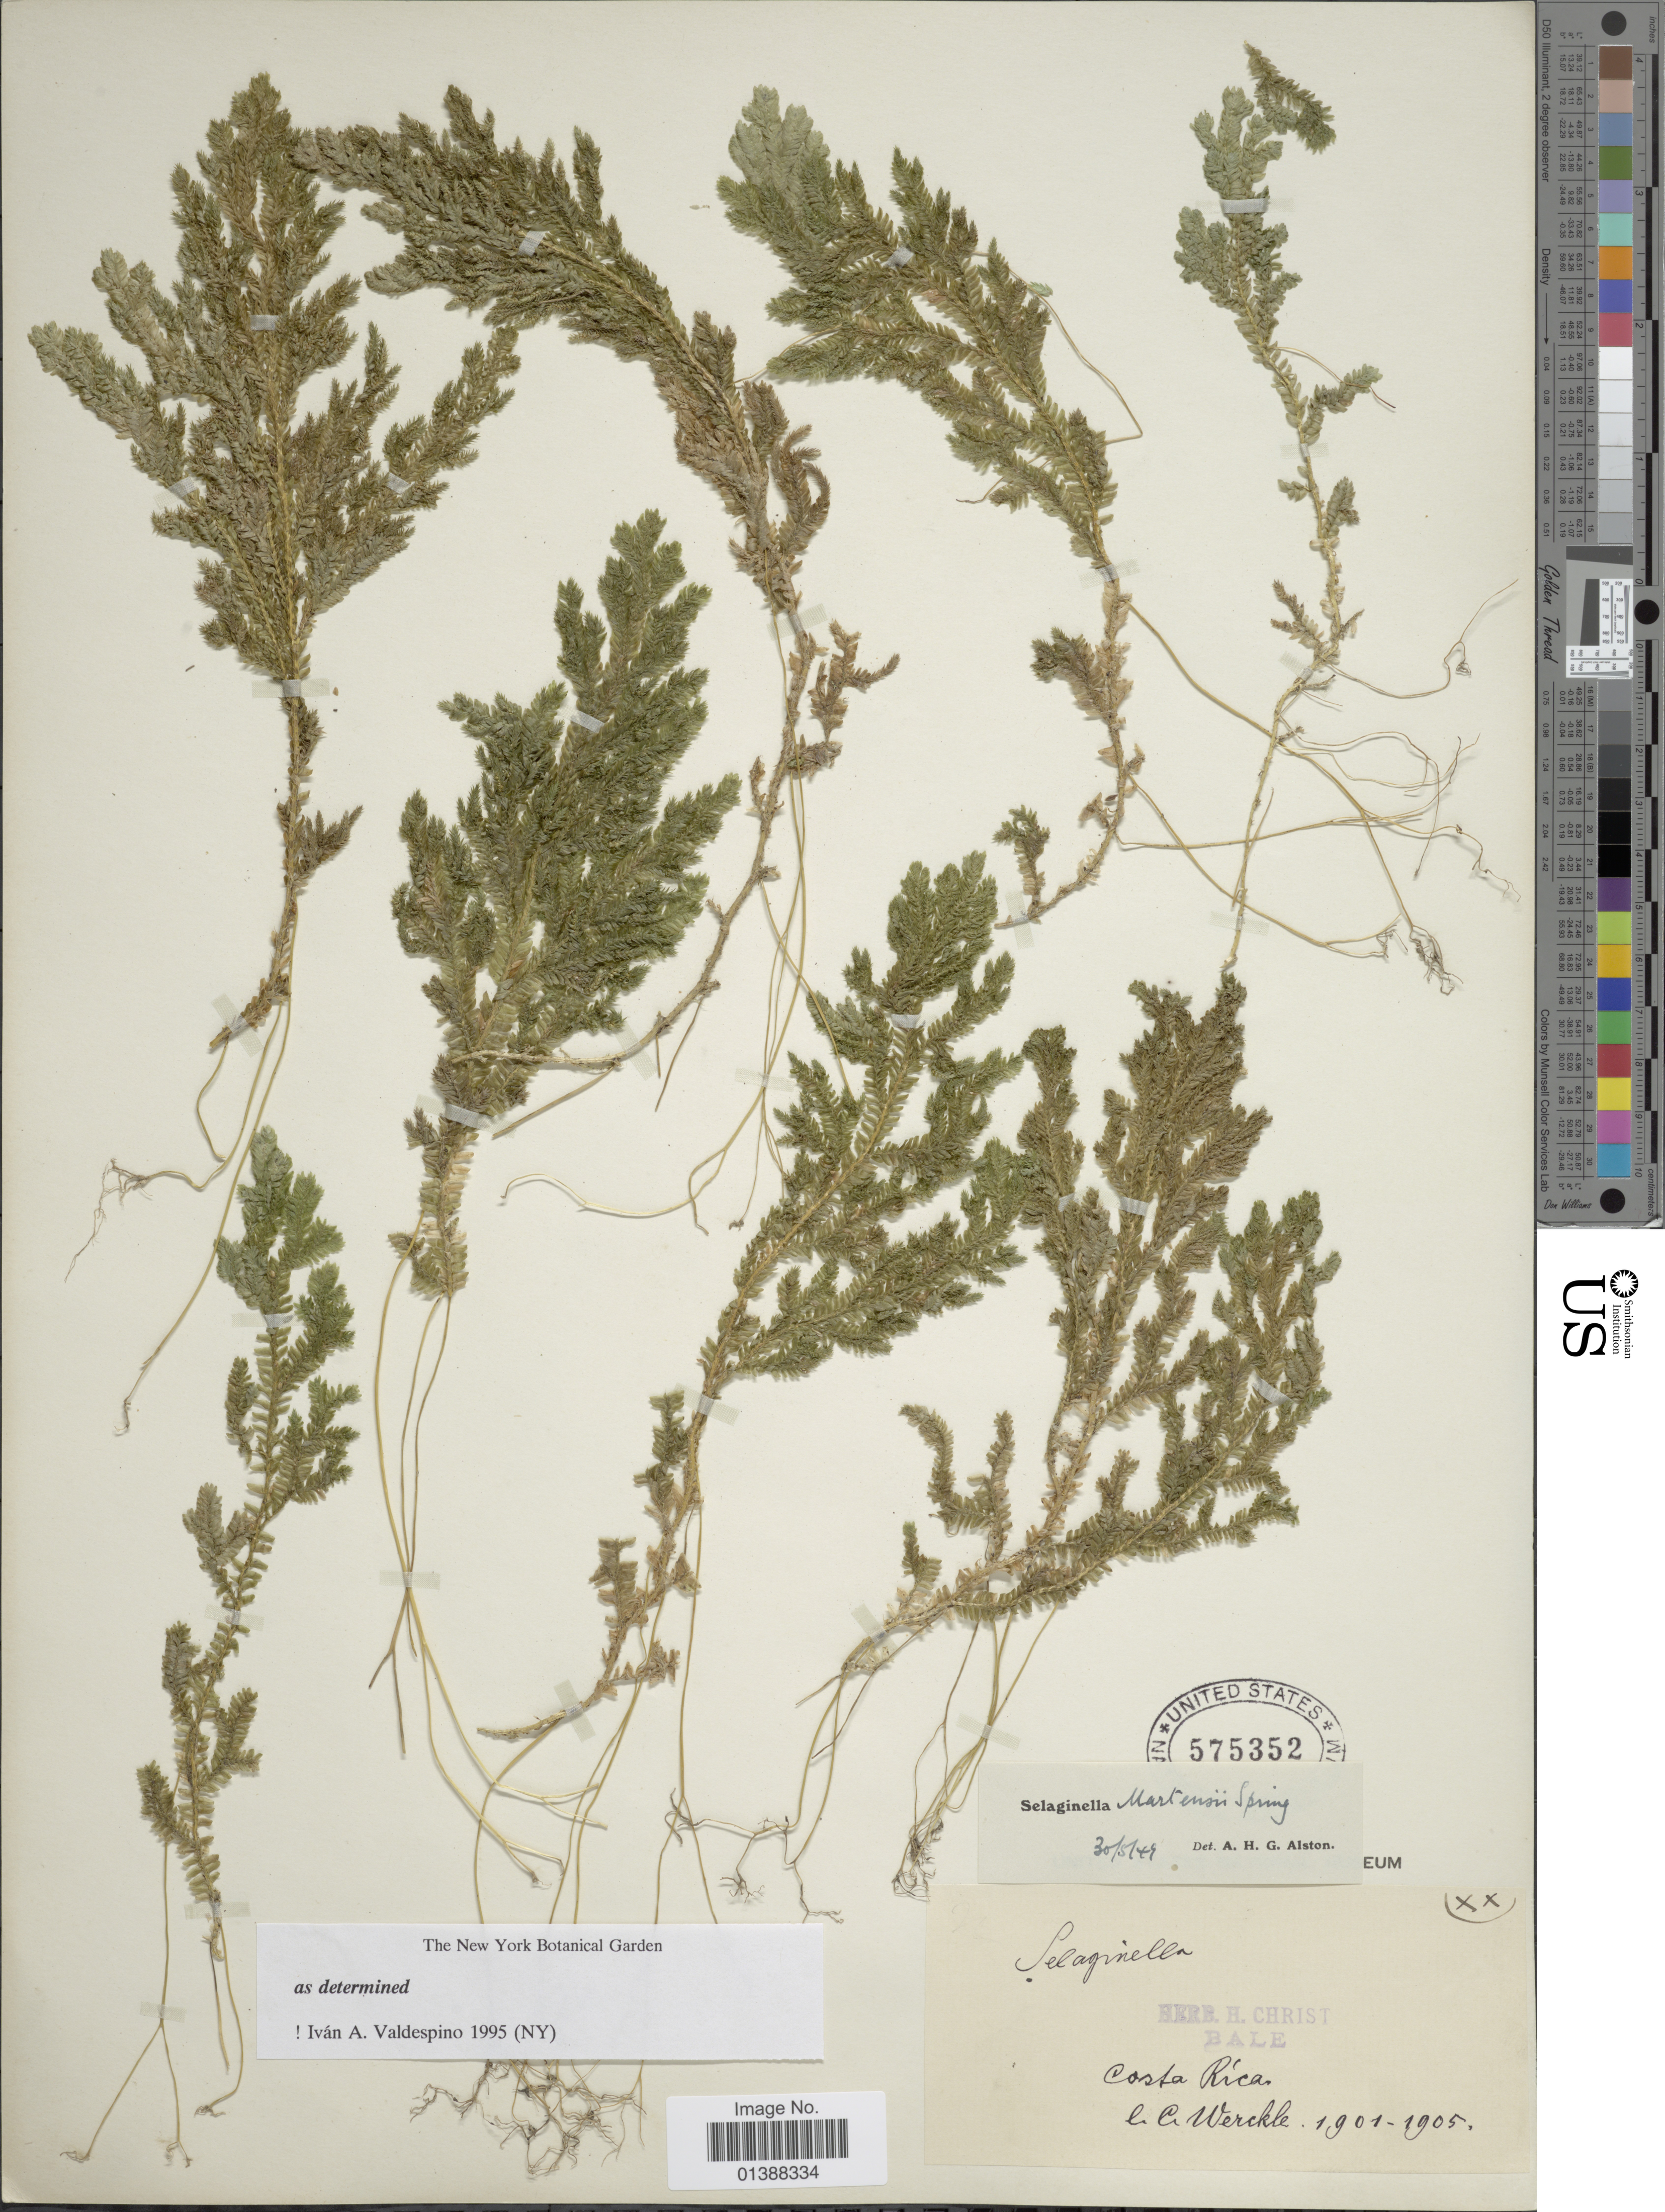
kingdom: Plantae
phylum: Tracheophyta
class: Lycopodiopsida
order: Selaginellales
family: Selaginellaceae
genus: Selaginella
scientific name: Selaginella martensii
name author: Spring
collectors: C. C Wercklé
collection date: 1901/1905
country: Costa Rica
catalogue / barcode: US 575352